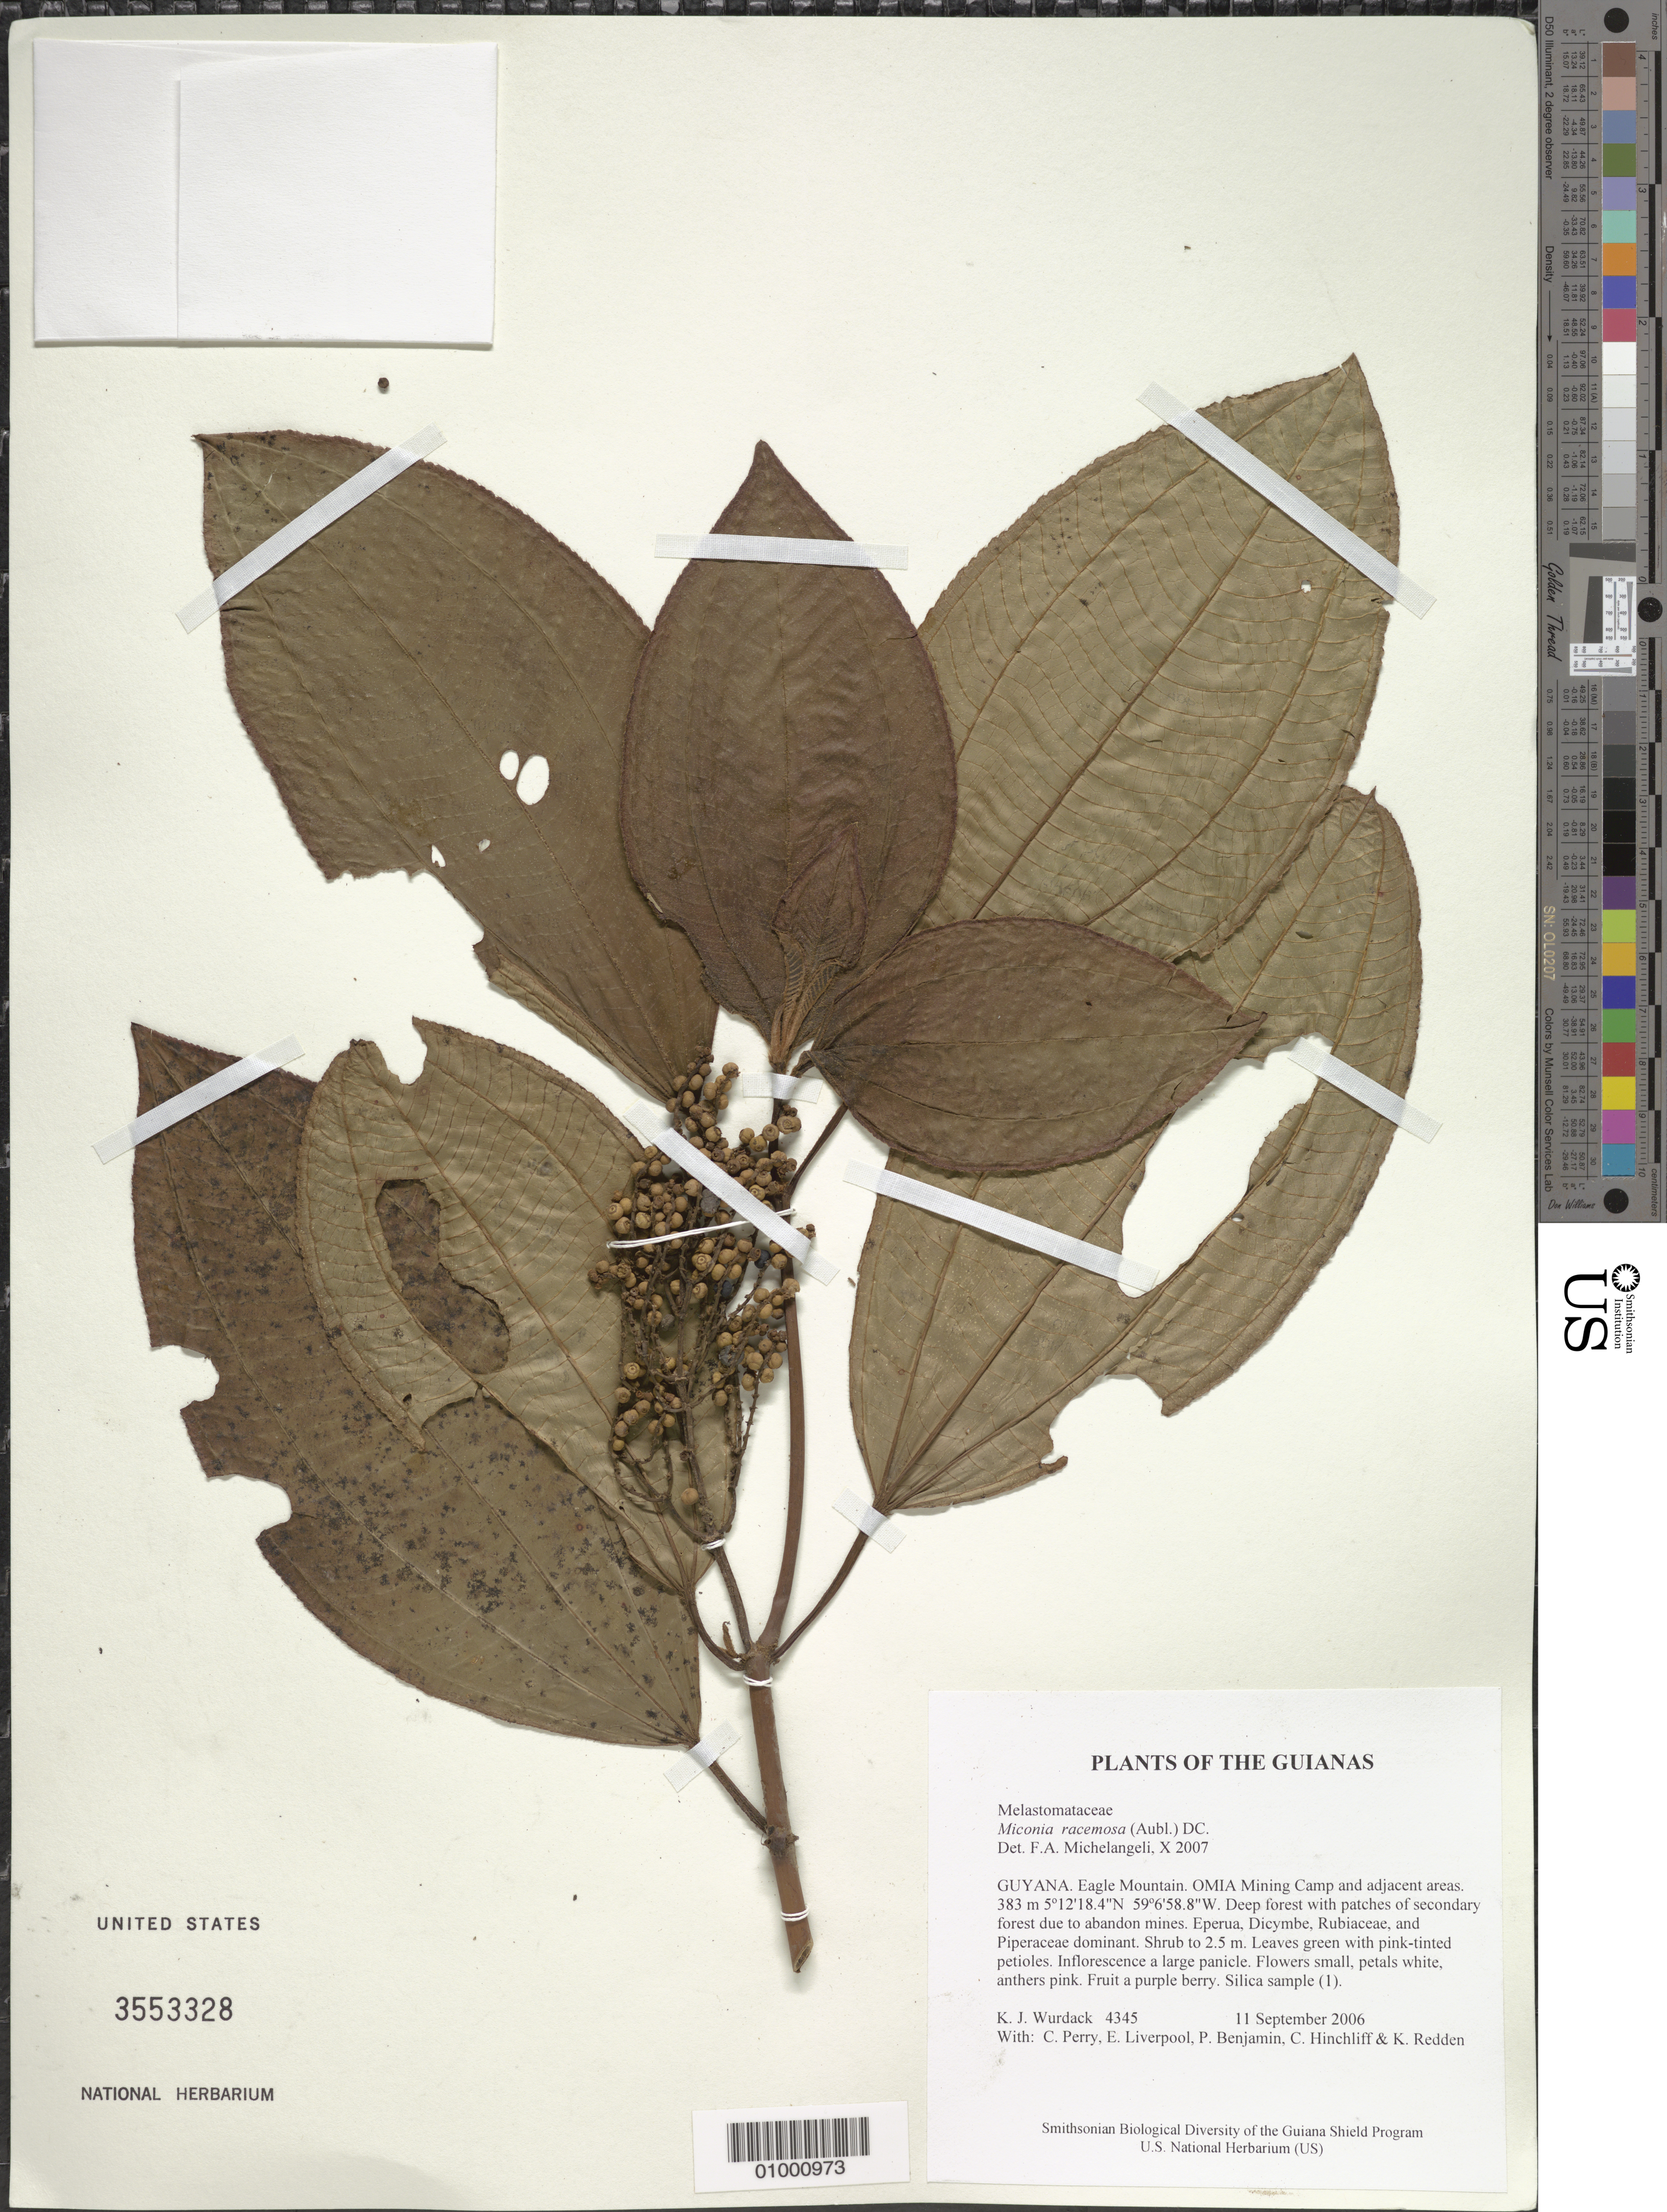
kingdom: Plantae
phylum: Tracheophyta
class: Magnoliopsida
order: Myrtales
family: Melastomataceae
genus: Miconia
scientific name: Miconia racemosa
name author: (Aubl.) DC.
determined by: Michelangeli, F. A.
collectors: K. Wurdack, C. Perry, E. Liverpool, P. Benjamin, C. E. Hinchliff & K. M. Redden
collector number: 4345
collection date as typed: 11 September 2006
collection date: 2006-09-11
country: Guyana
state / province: Potaro-Siparuni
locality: Eagle Mountain. OMIA Mining Camp and adjacent areas.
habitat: Deep forest with patches of secondary forest due to abandoned mines. Eperua, Dicymbe, Rubiaceae, and Piperaceae dominant.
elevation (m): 383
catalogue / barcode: US 3553328